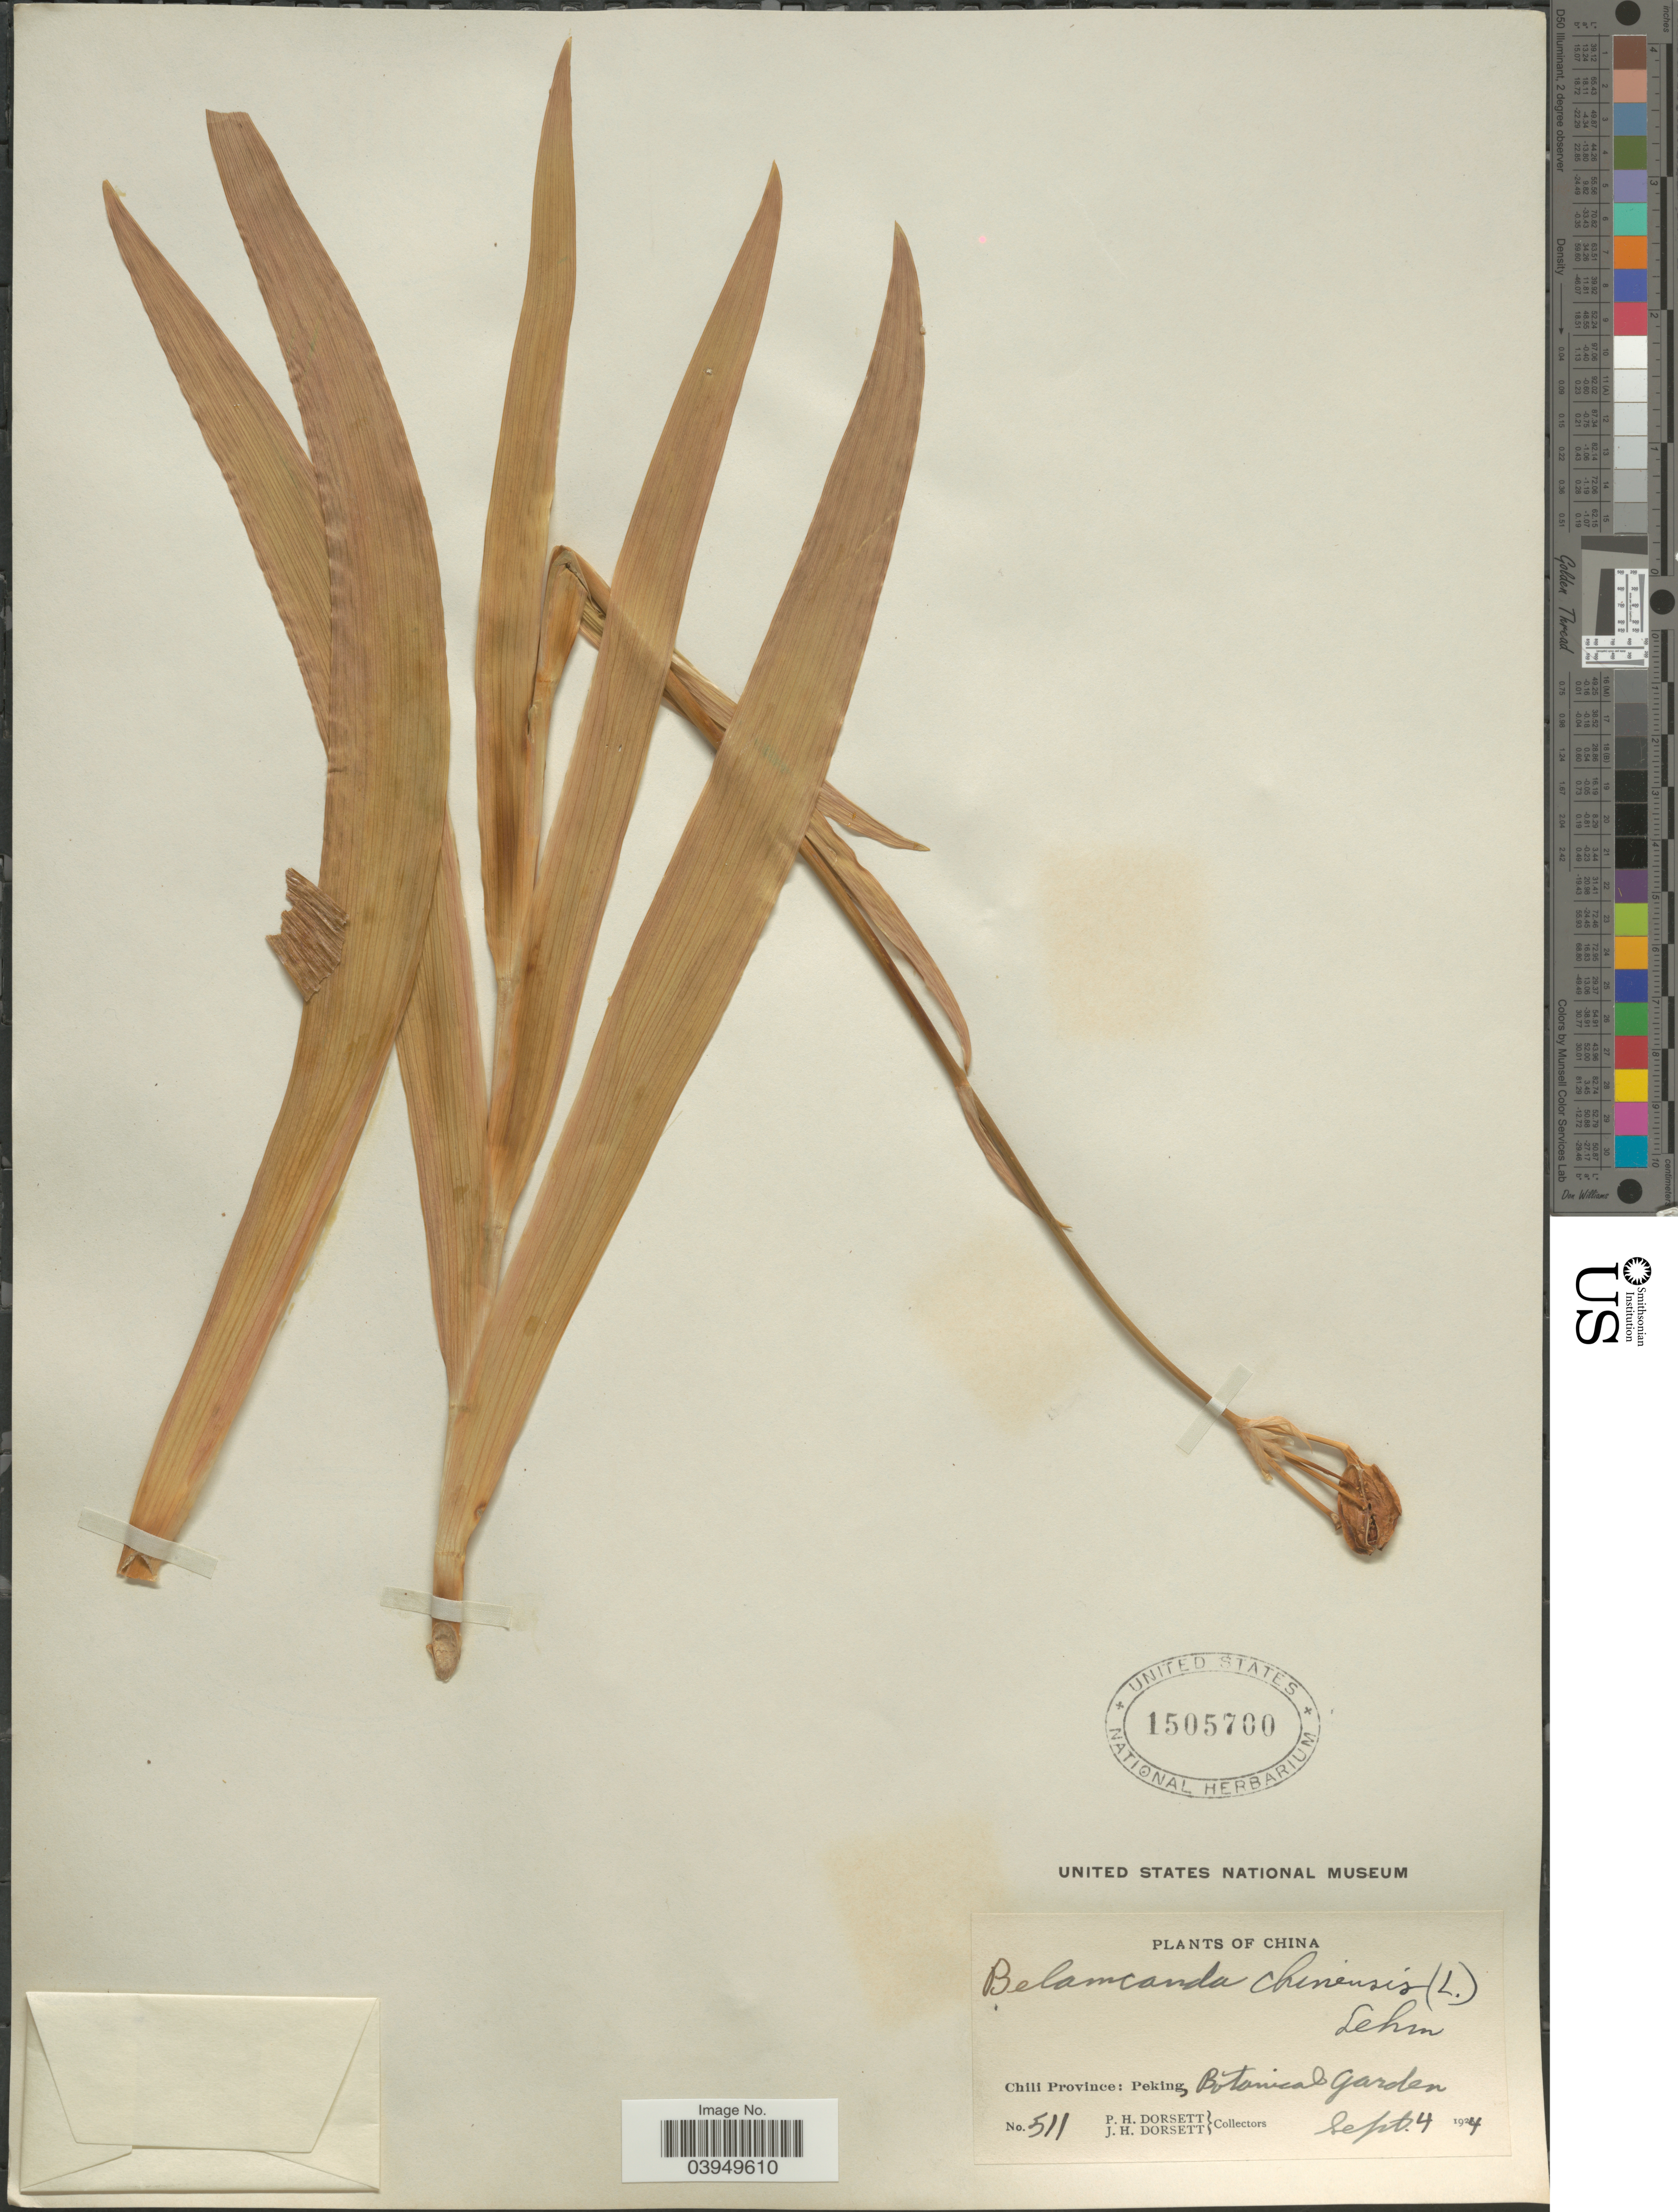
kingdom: Plantae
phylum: Tracheophyta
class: Liliopsida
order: Asparagales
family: Iridaceae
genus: Iris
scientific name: Iris chinensis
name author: Curtis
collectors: P. H. Dorsett & J. Dorsett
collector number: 511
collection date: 1924-09-04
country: China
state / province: Beijing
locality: Chili Province: Peking, Botanical Garden.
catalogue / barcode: US 1505700